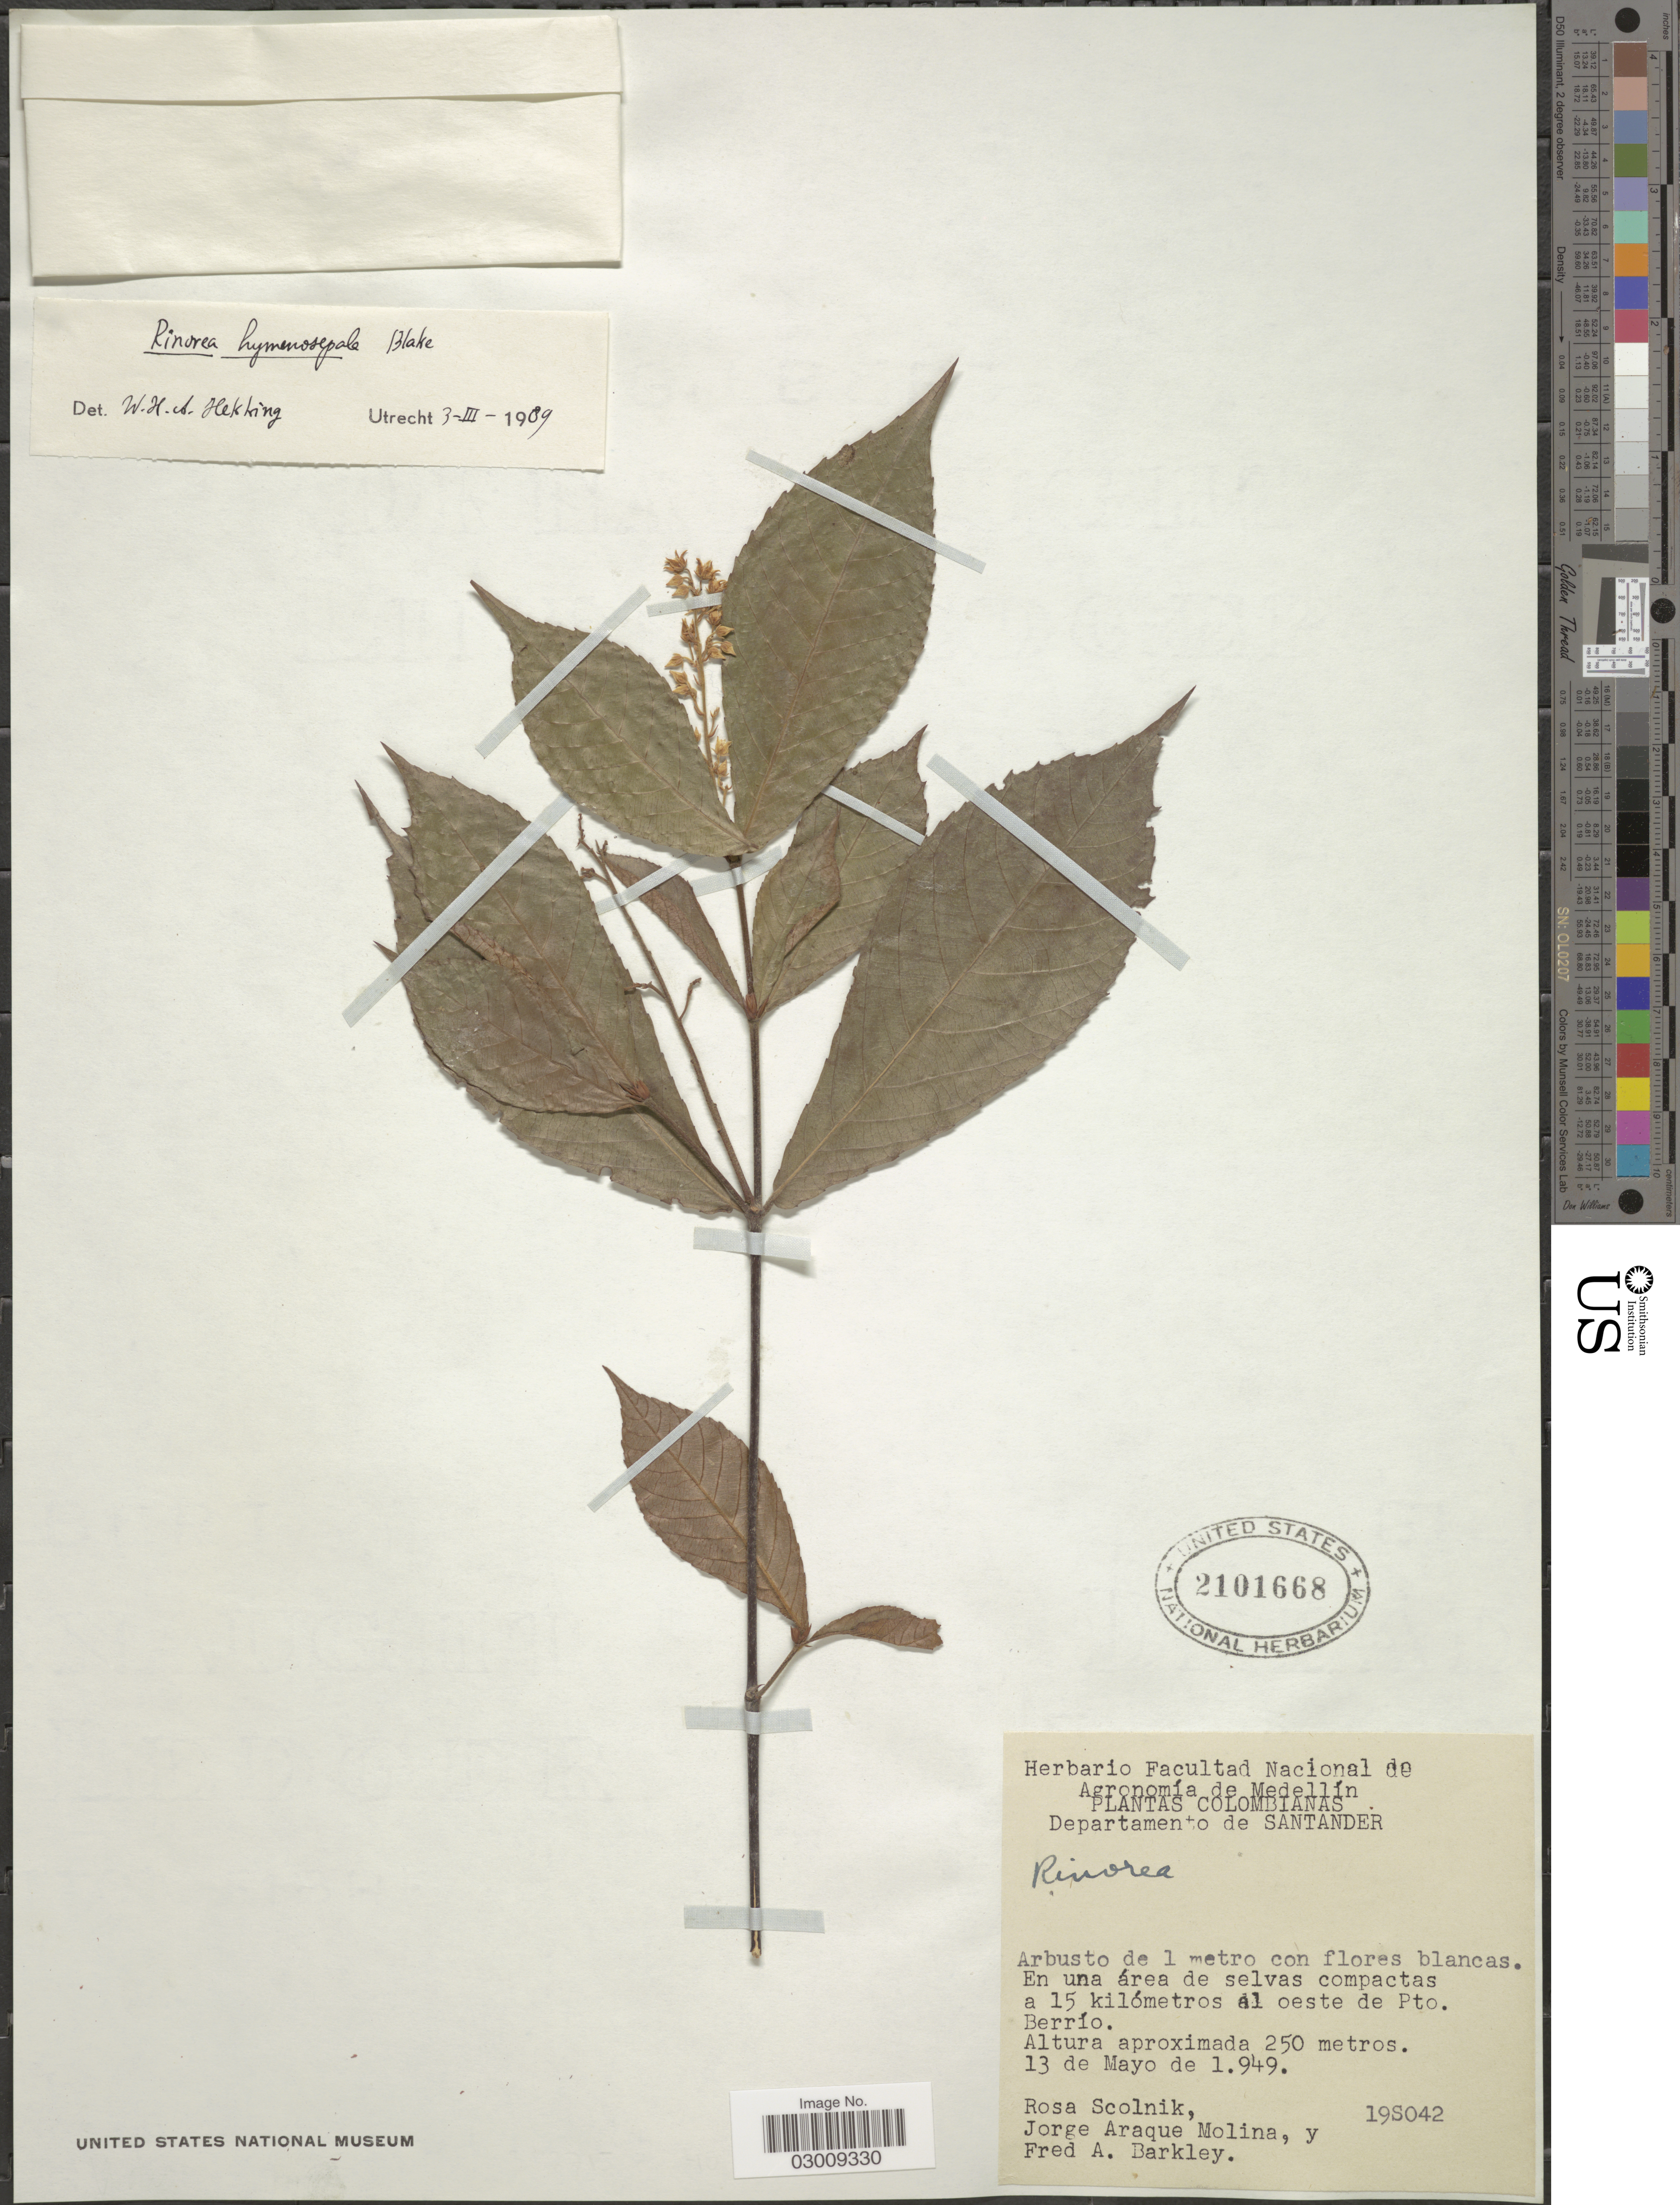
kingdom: Plantae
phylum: Tracheophyta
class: Magnoliopsida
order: Malpighiales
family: Violaceae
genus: Rinorea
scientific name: Rinorea hymenosepala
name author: S.F. Blake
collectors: R. Scolnik, J. A. Molina & F. A. Barkley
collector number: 19S042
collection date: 1949-05-13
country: Colombia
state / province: Santander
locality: Departamento de Santander. En una área de selvas compactas a 15 kilómetros al oeste de Pto. Berrío.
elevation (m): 250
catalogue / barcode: US 2101668